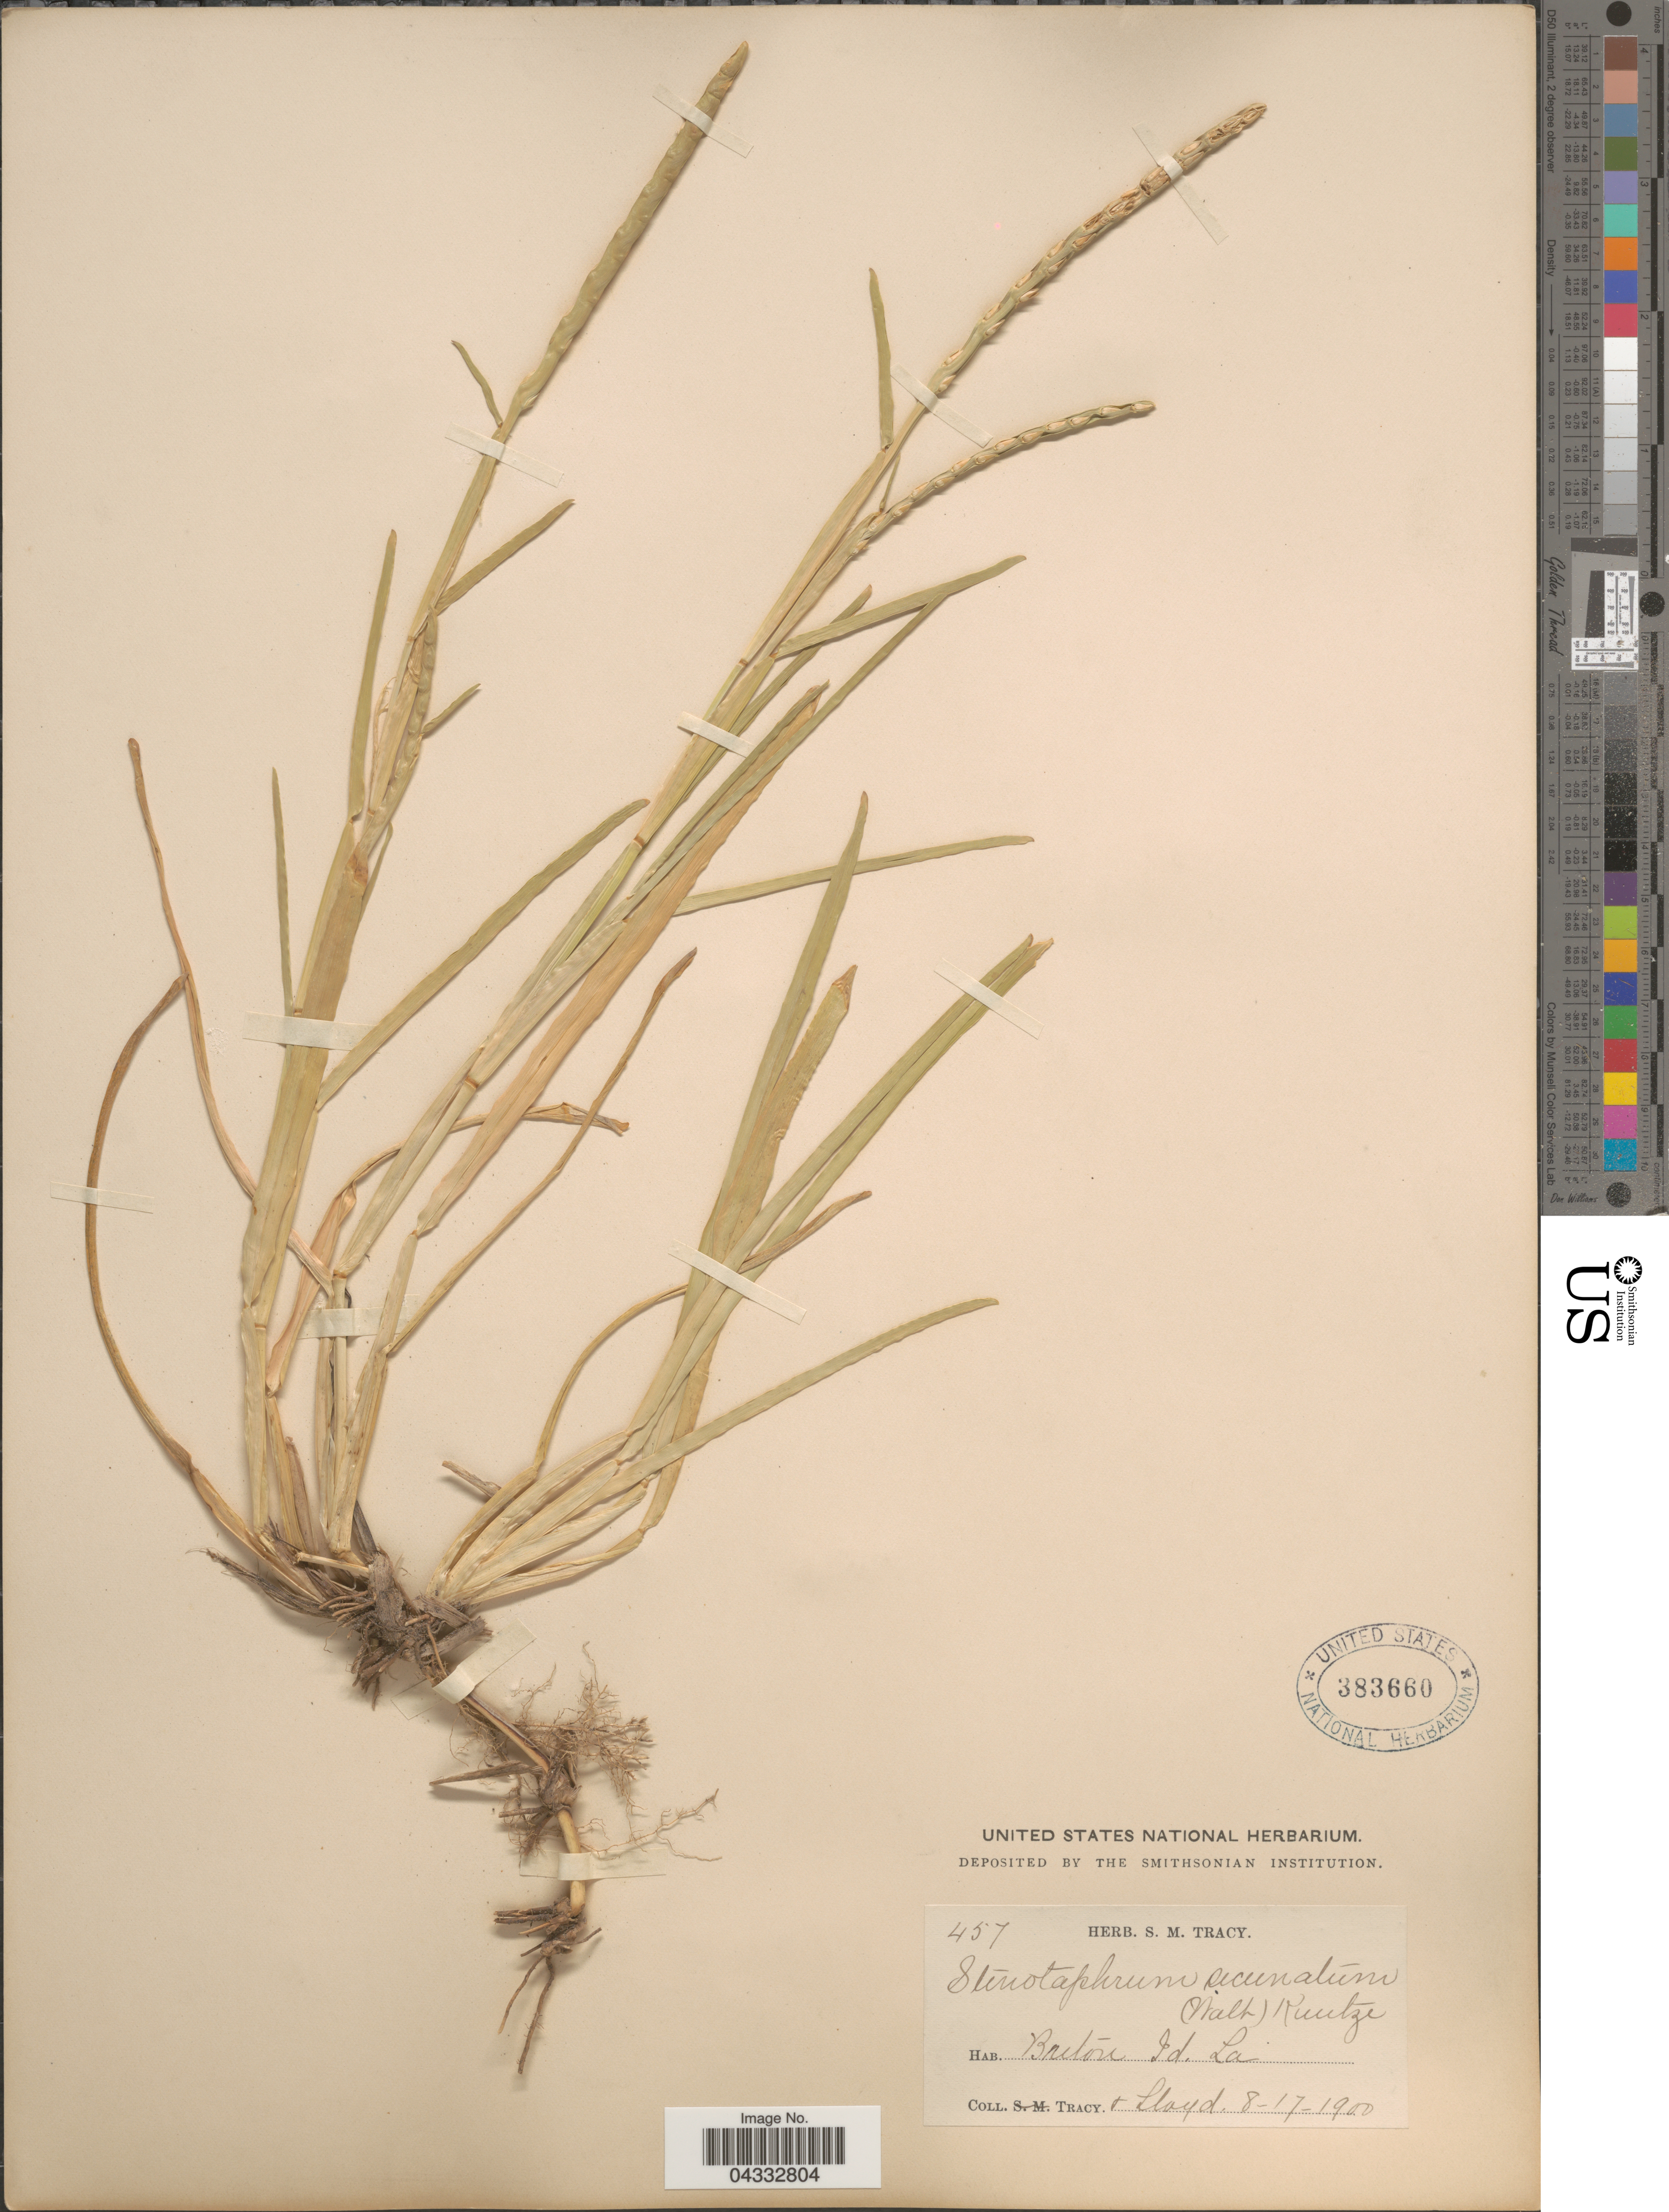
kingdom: Plantae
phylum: Tracheophyta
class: Liliopsida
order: Poales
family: Poaceae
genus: Stenotaphrum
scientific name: Stenotaphrum secundatum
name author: (Walter) Kuntze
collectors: S. M. Tracy & -- Lloyd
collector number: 457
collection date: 1900-08-17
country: United States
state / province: Louisiana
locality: Briton Id.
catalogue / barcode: US 383660